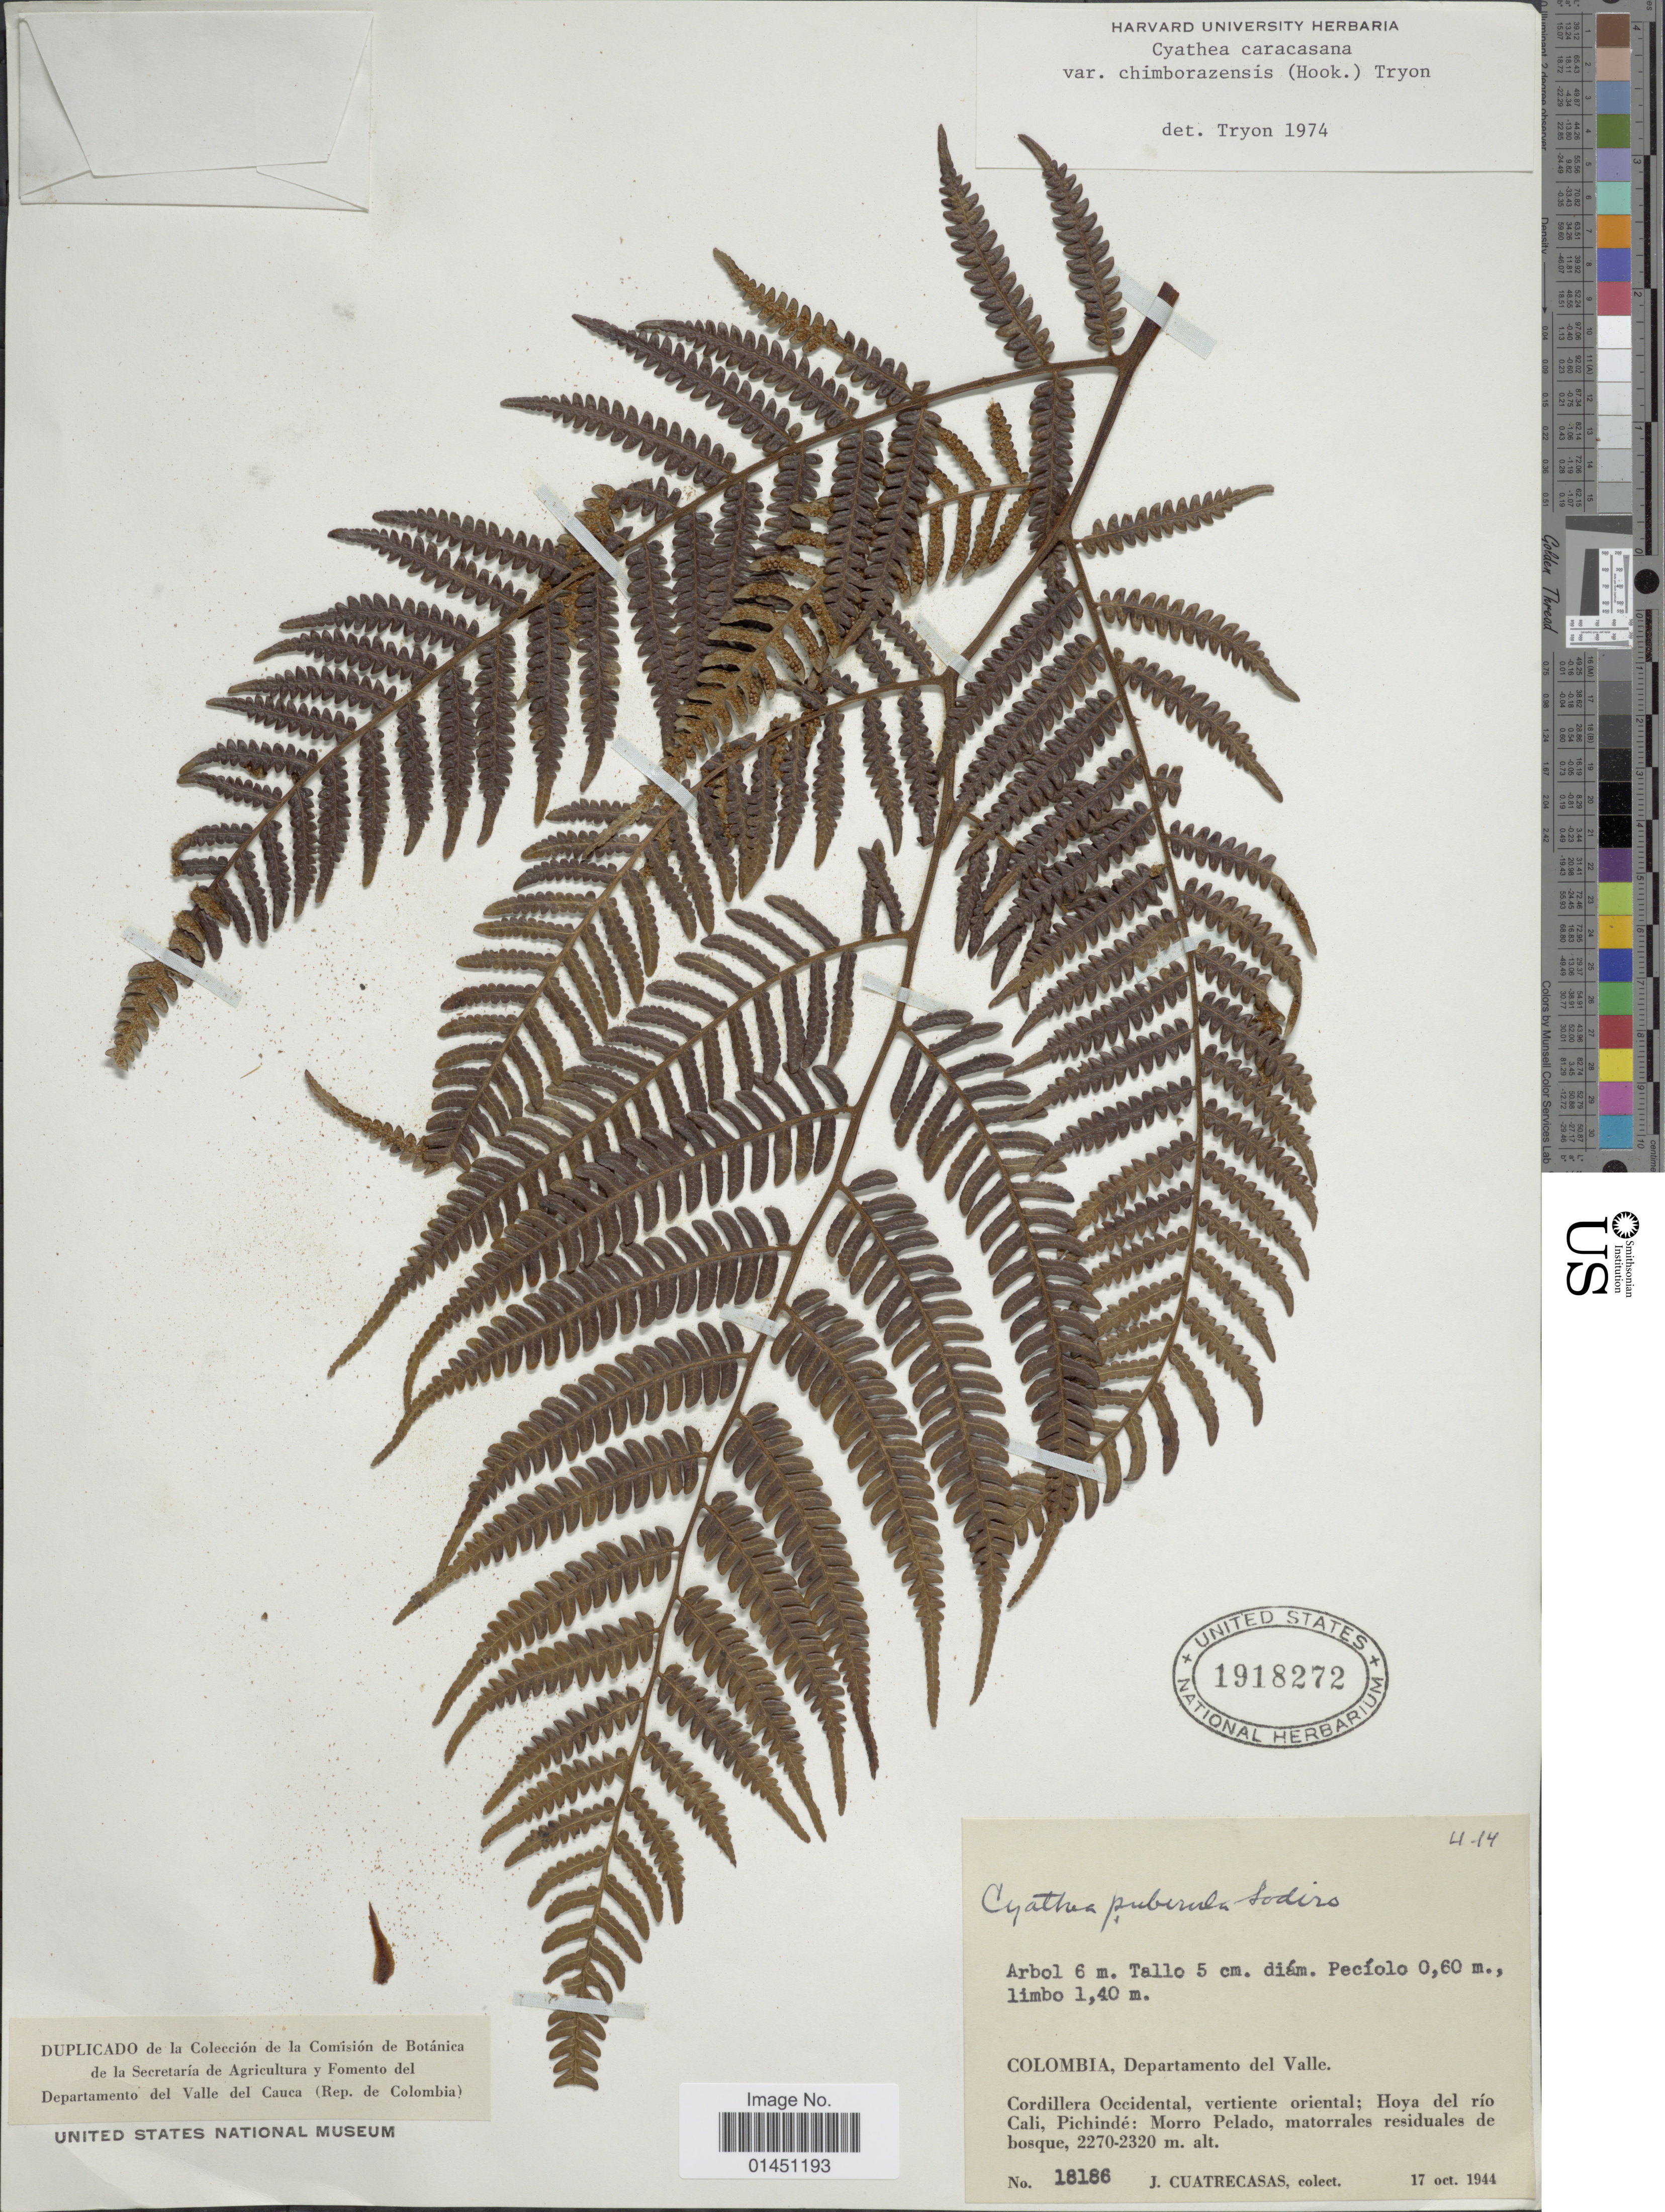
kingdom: Plantae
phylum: Tracheophyta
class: Polypodiopsida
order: Cyatheales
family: Cyatheaceae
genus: Cyathea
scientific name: Cyathea caracasana var. chimborazensis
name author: (Hook.) R.M. Tryon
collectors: J. Cuatrecasas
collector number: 18166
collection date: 1944-10-17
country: Colombia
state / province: Valle del Cauca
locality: Departamento Occidental, vertiente oriental; Hoya del rio Cali, Pichinde: Morro Pelado, matorrales residuales de bosque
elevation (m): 2270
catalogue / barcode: US 1918272